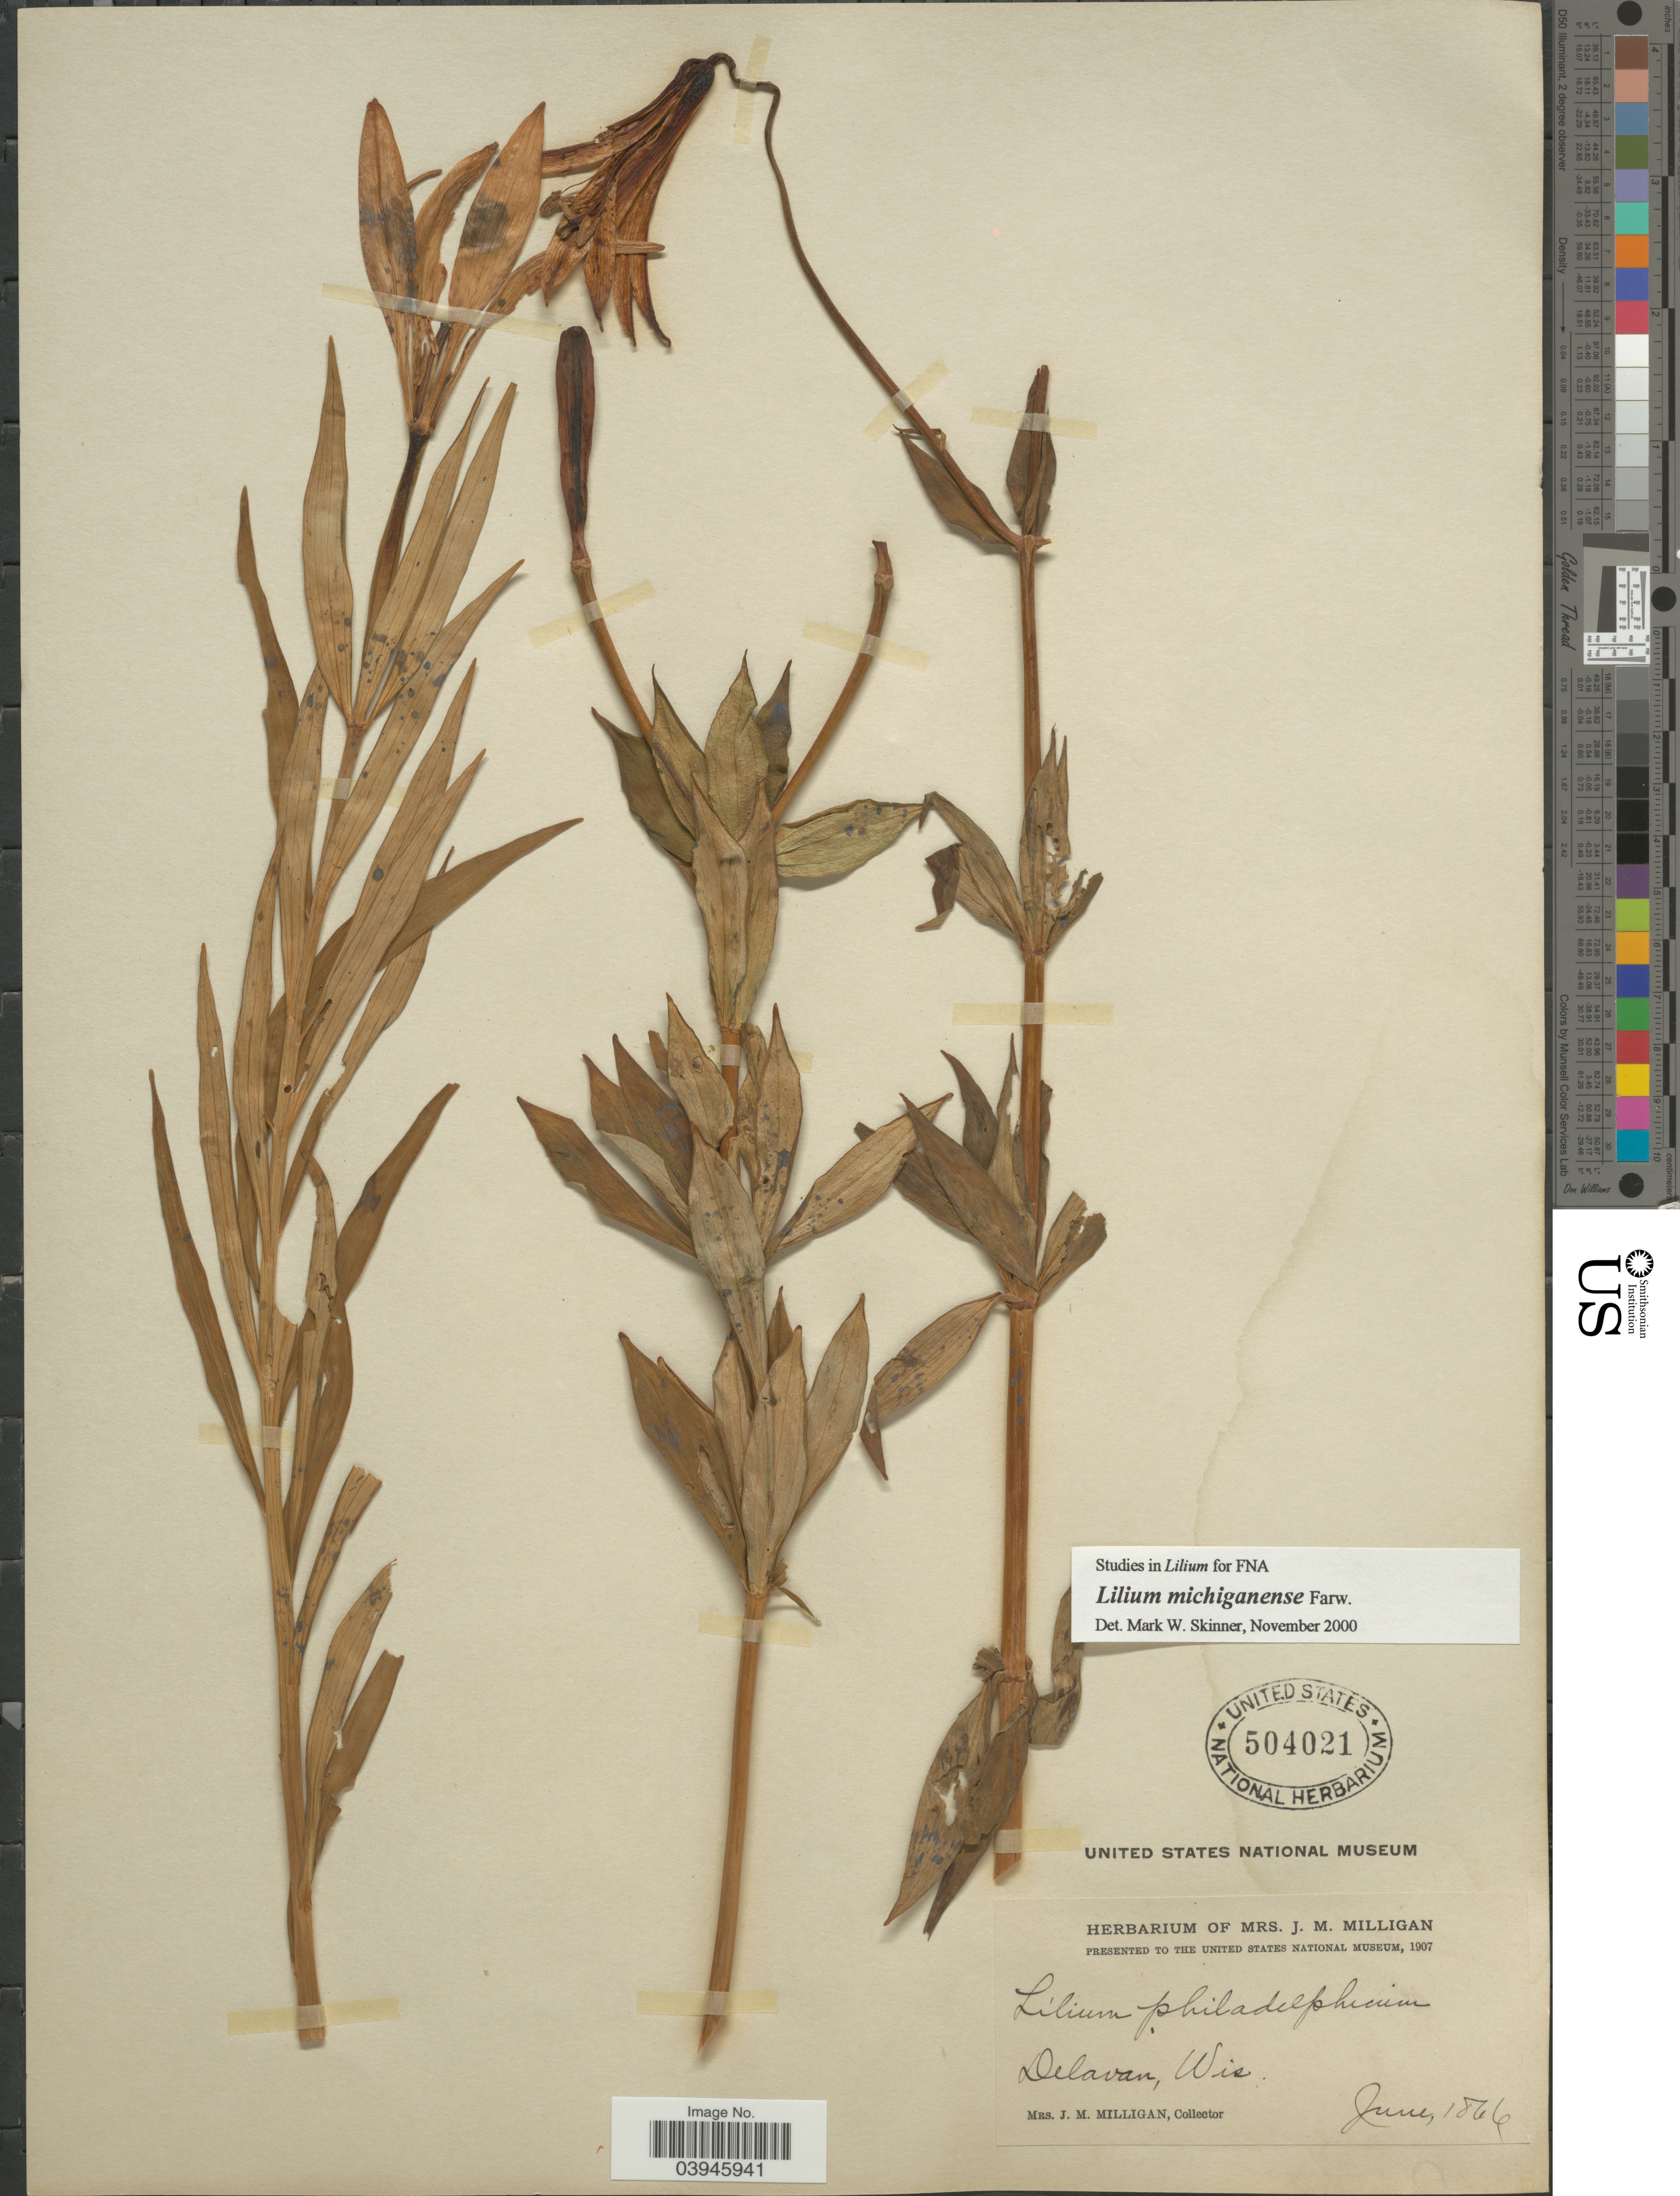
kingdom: Plantae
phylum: Tracheophyta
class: Liliopsida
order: Liliales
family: Liliaceae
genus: Lilium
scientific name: Lilium michiganense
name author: Farw.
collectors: J. Milligan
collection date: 1866-06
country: United States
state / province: Wisconsin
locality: Delavan.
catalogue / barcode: US 504021